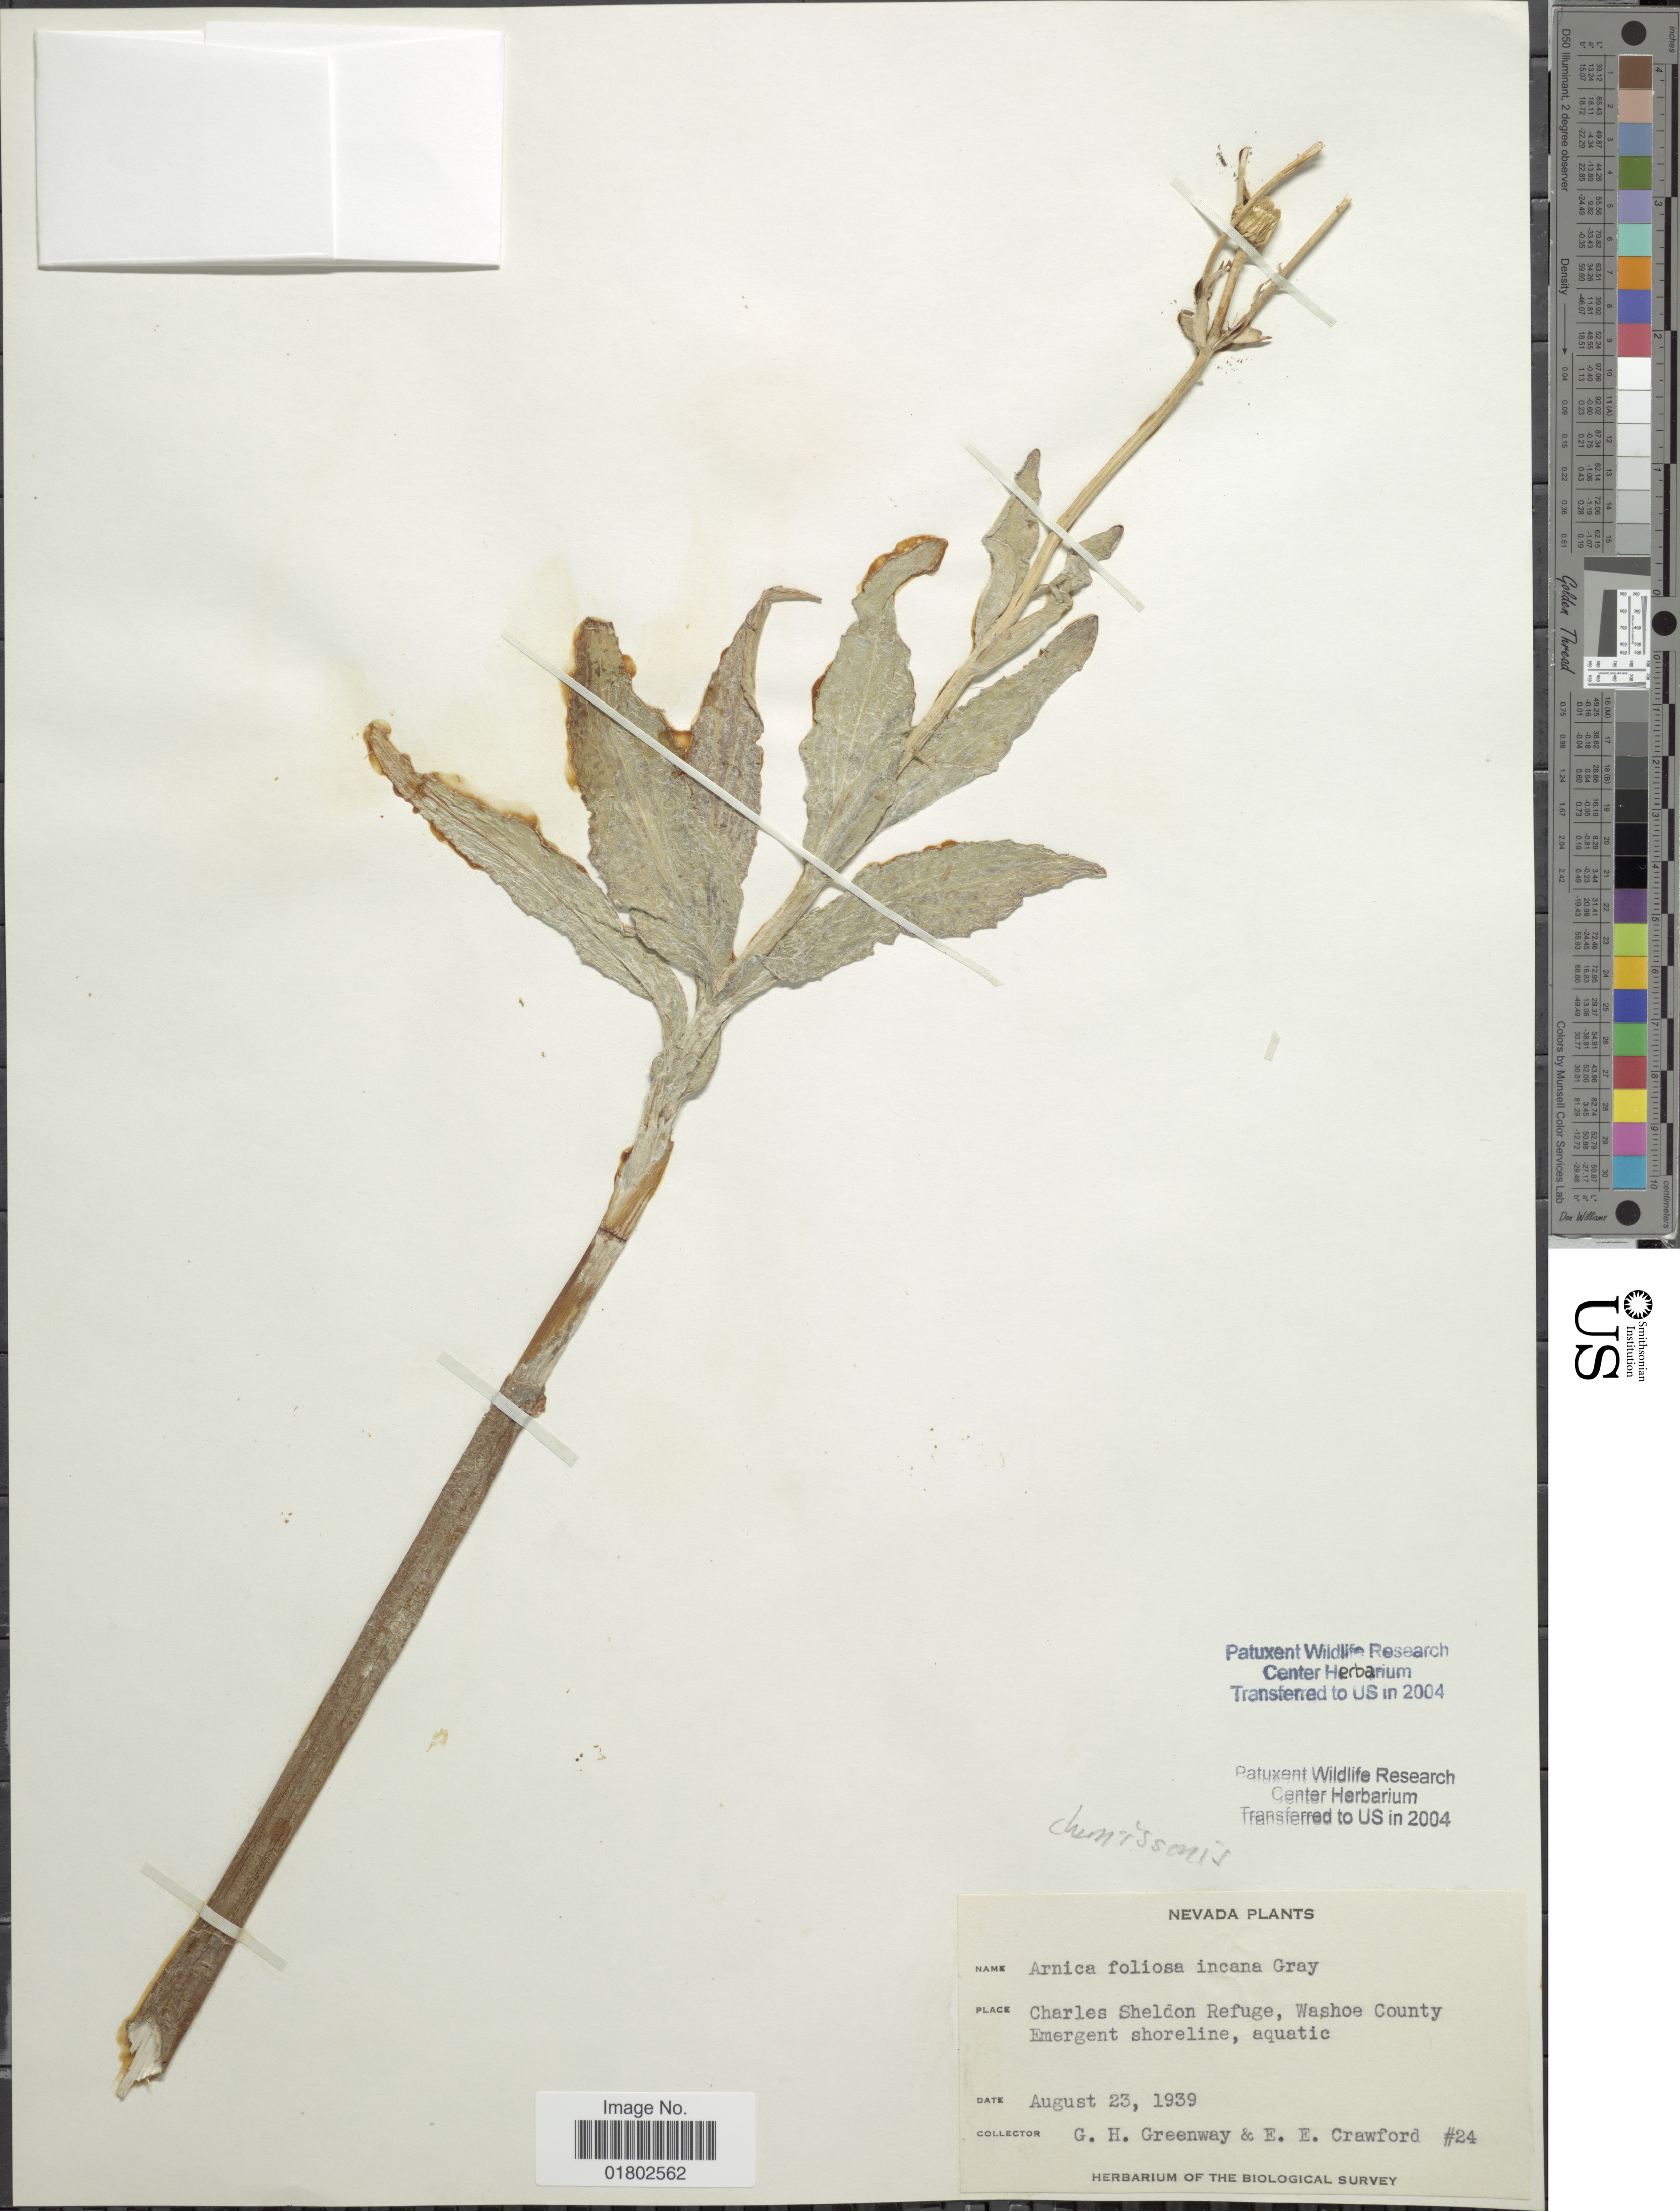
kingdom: Plantae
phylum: Tracheophyta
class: Magnoliopsida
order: Asterales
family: Asteraceae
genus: Arnica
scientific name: Arnica chamissonis subsp. foliosa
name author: (Nutt.) Maguire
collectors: G. Greenway & E. Crawford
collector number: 24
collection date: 1939-08-23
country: United States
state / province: Nevada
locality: Charles Sheldon Refuge, Washoe County, Emergent shoreline, aquatic